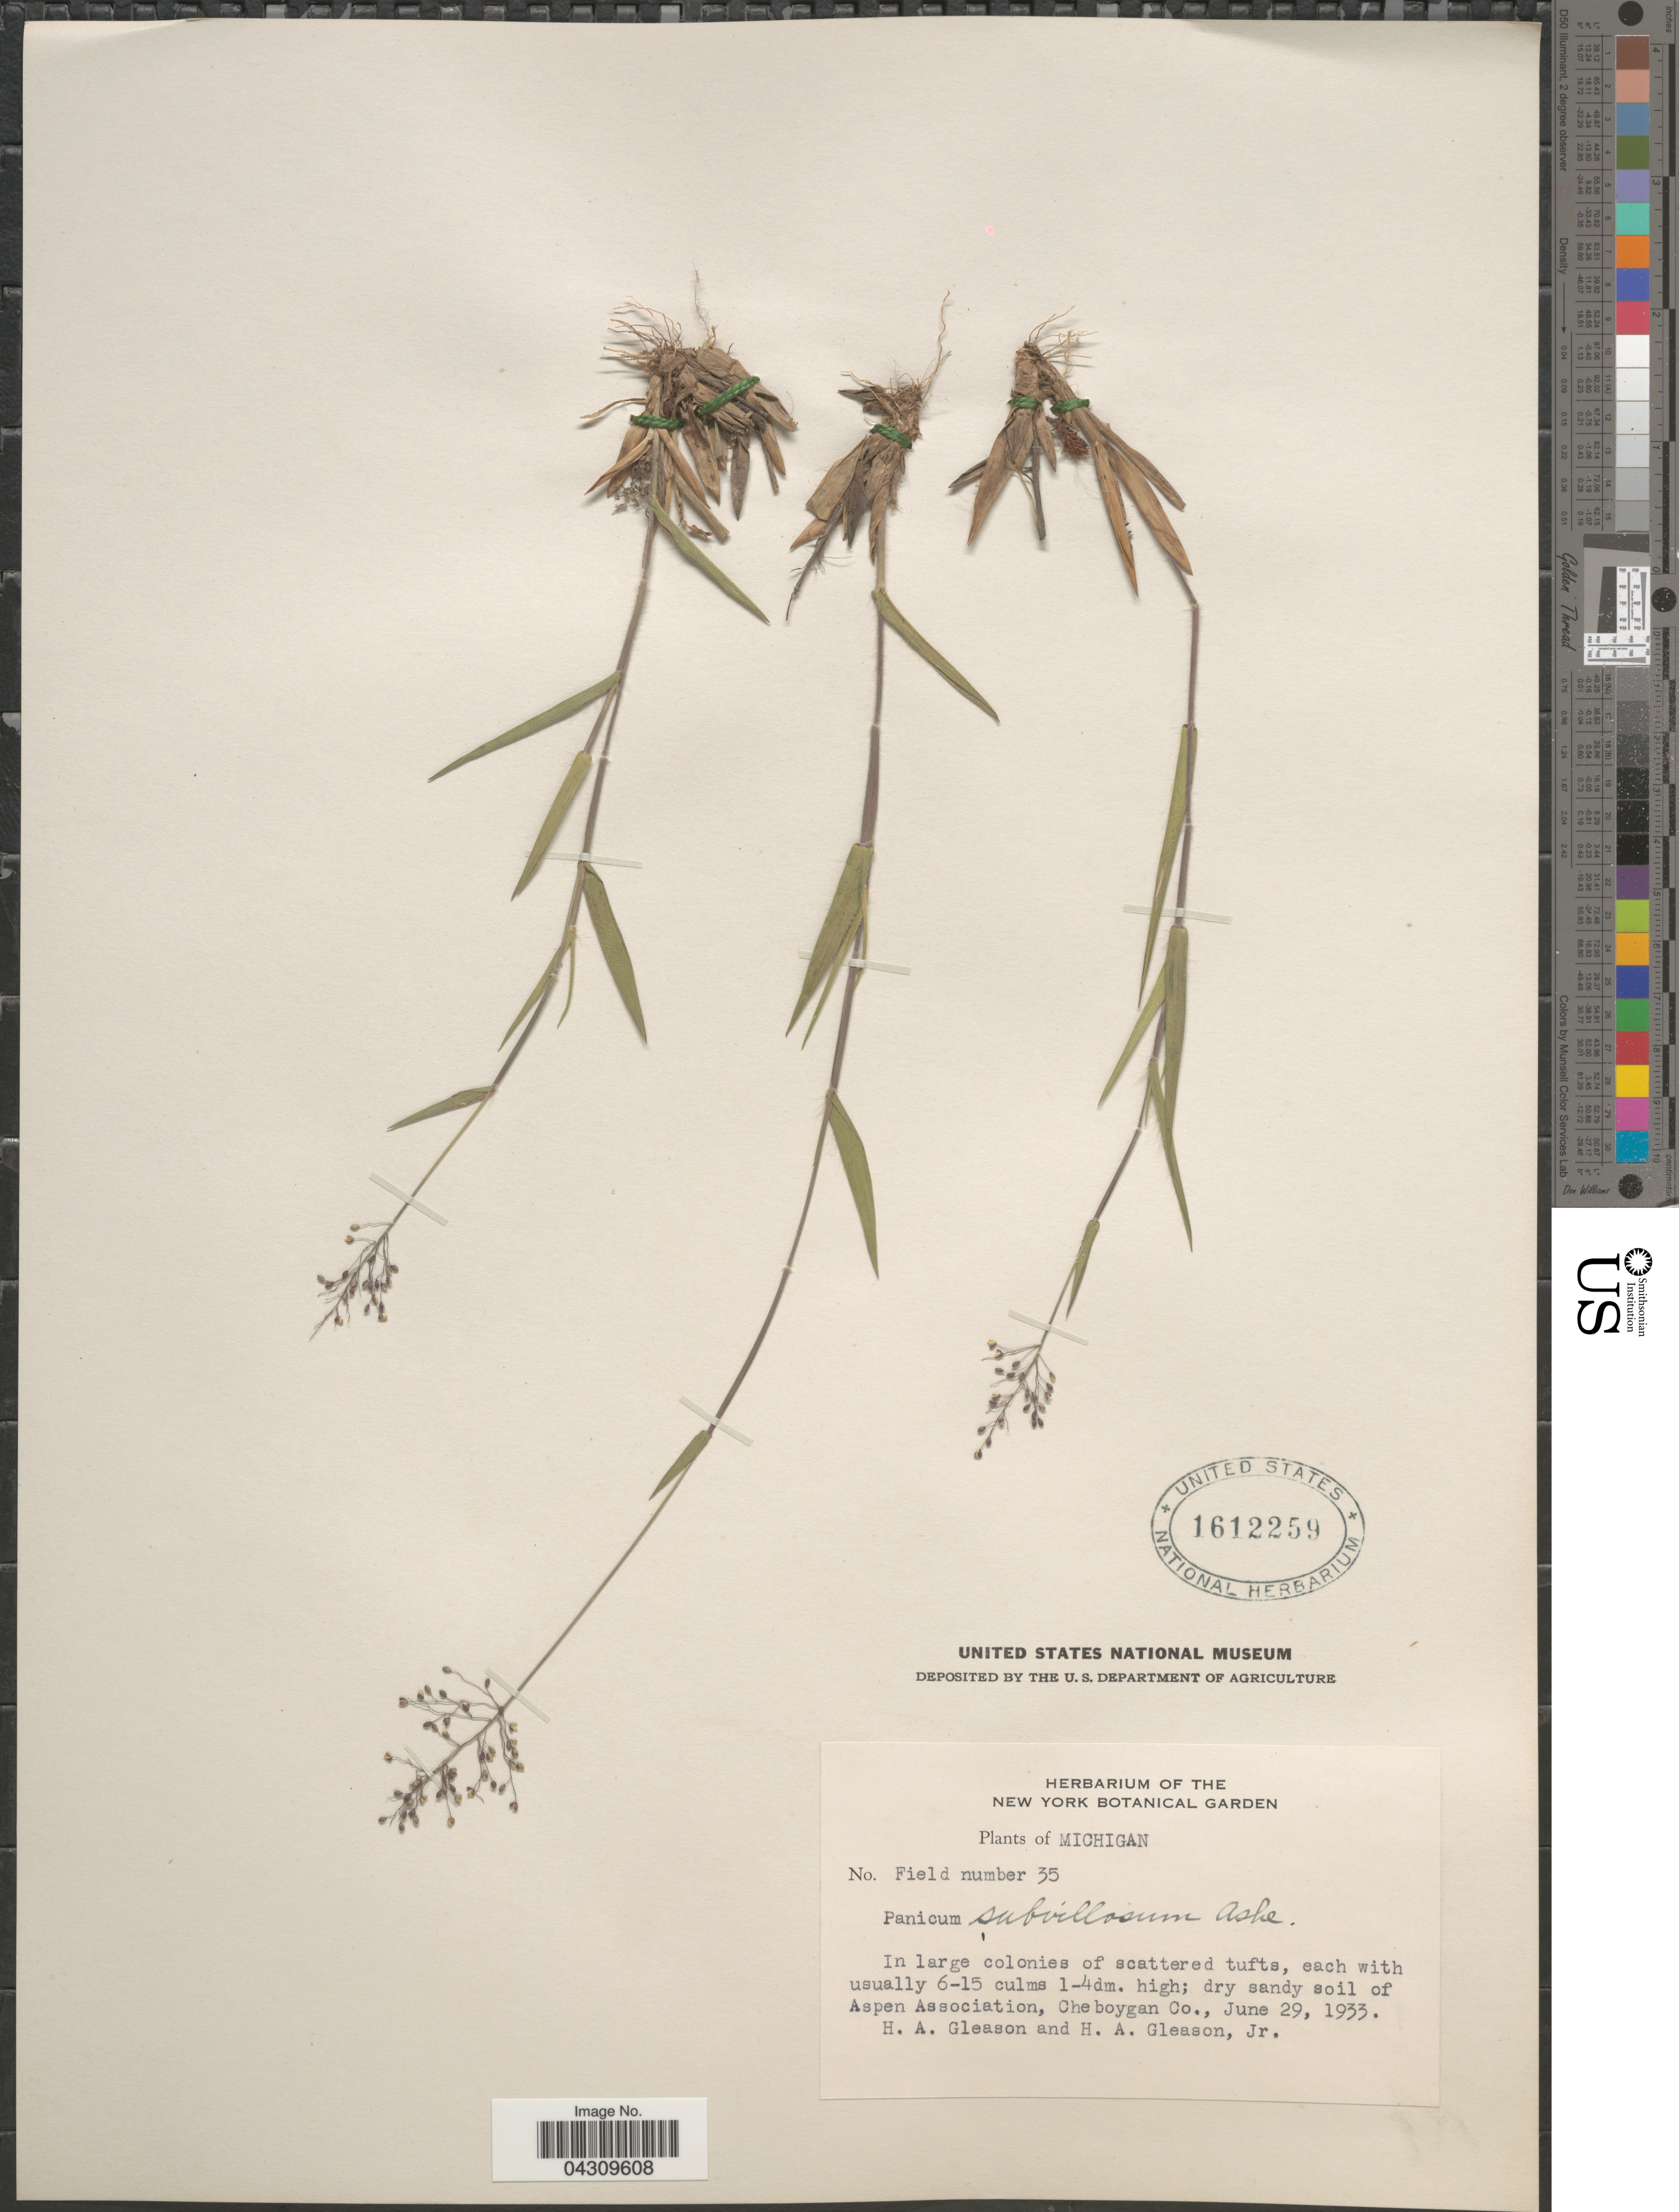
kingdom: Plantae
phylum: Tracheophyta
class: Liliopsida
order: Poales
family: Poaceae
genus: Dichanthelium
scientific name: Dichanthelium acuminatum var. acuminatum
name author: (Sw.) Gould & C.A. Clark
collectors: H. A. Gleason & H. Gleason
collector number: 35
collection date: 1933-06-29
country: United States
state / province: Michigan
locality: Dry sandy soil of Aspen Association, Cheboygan Co.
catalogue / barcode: US 1612259